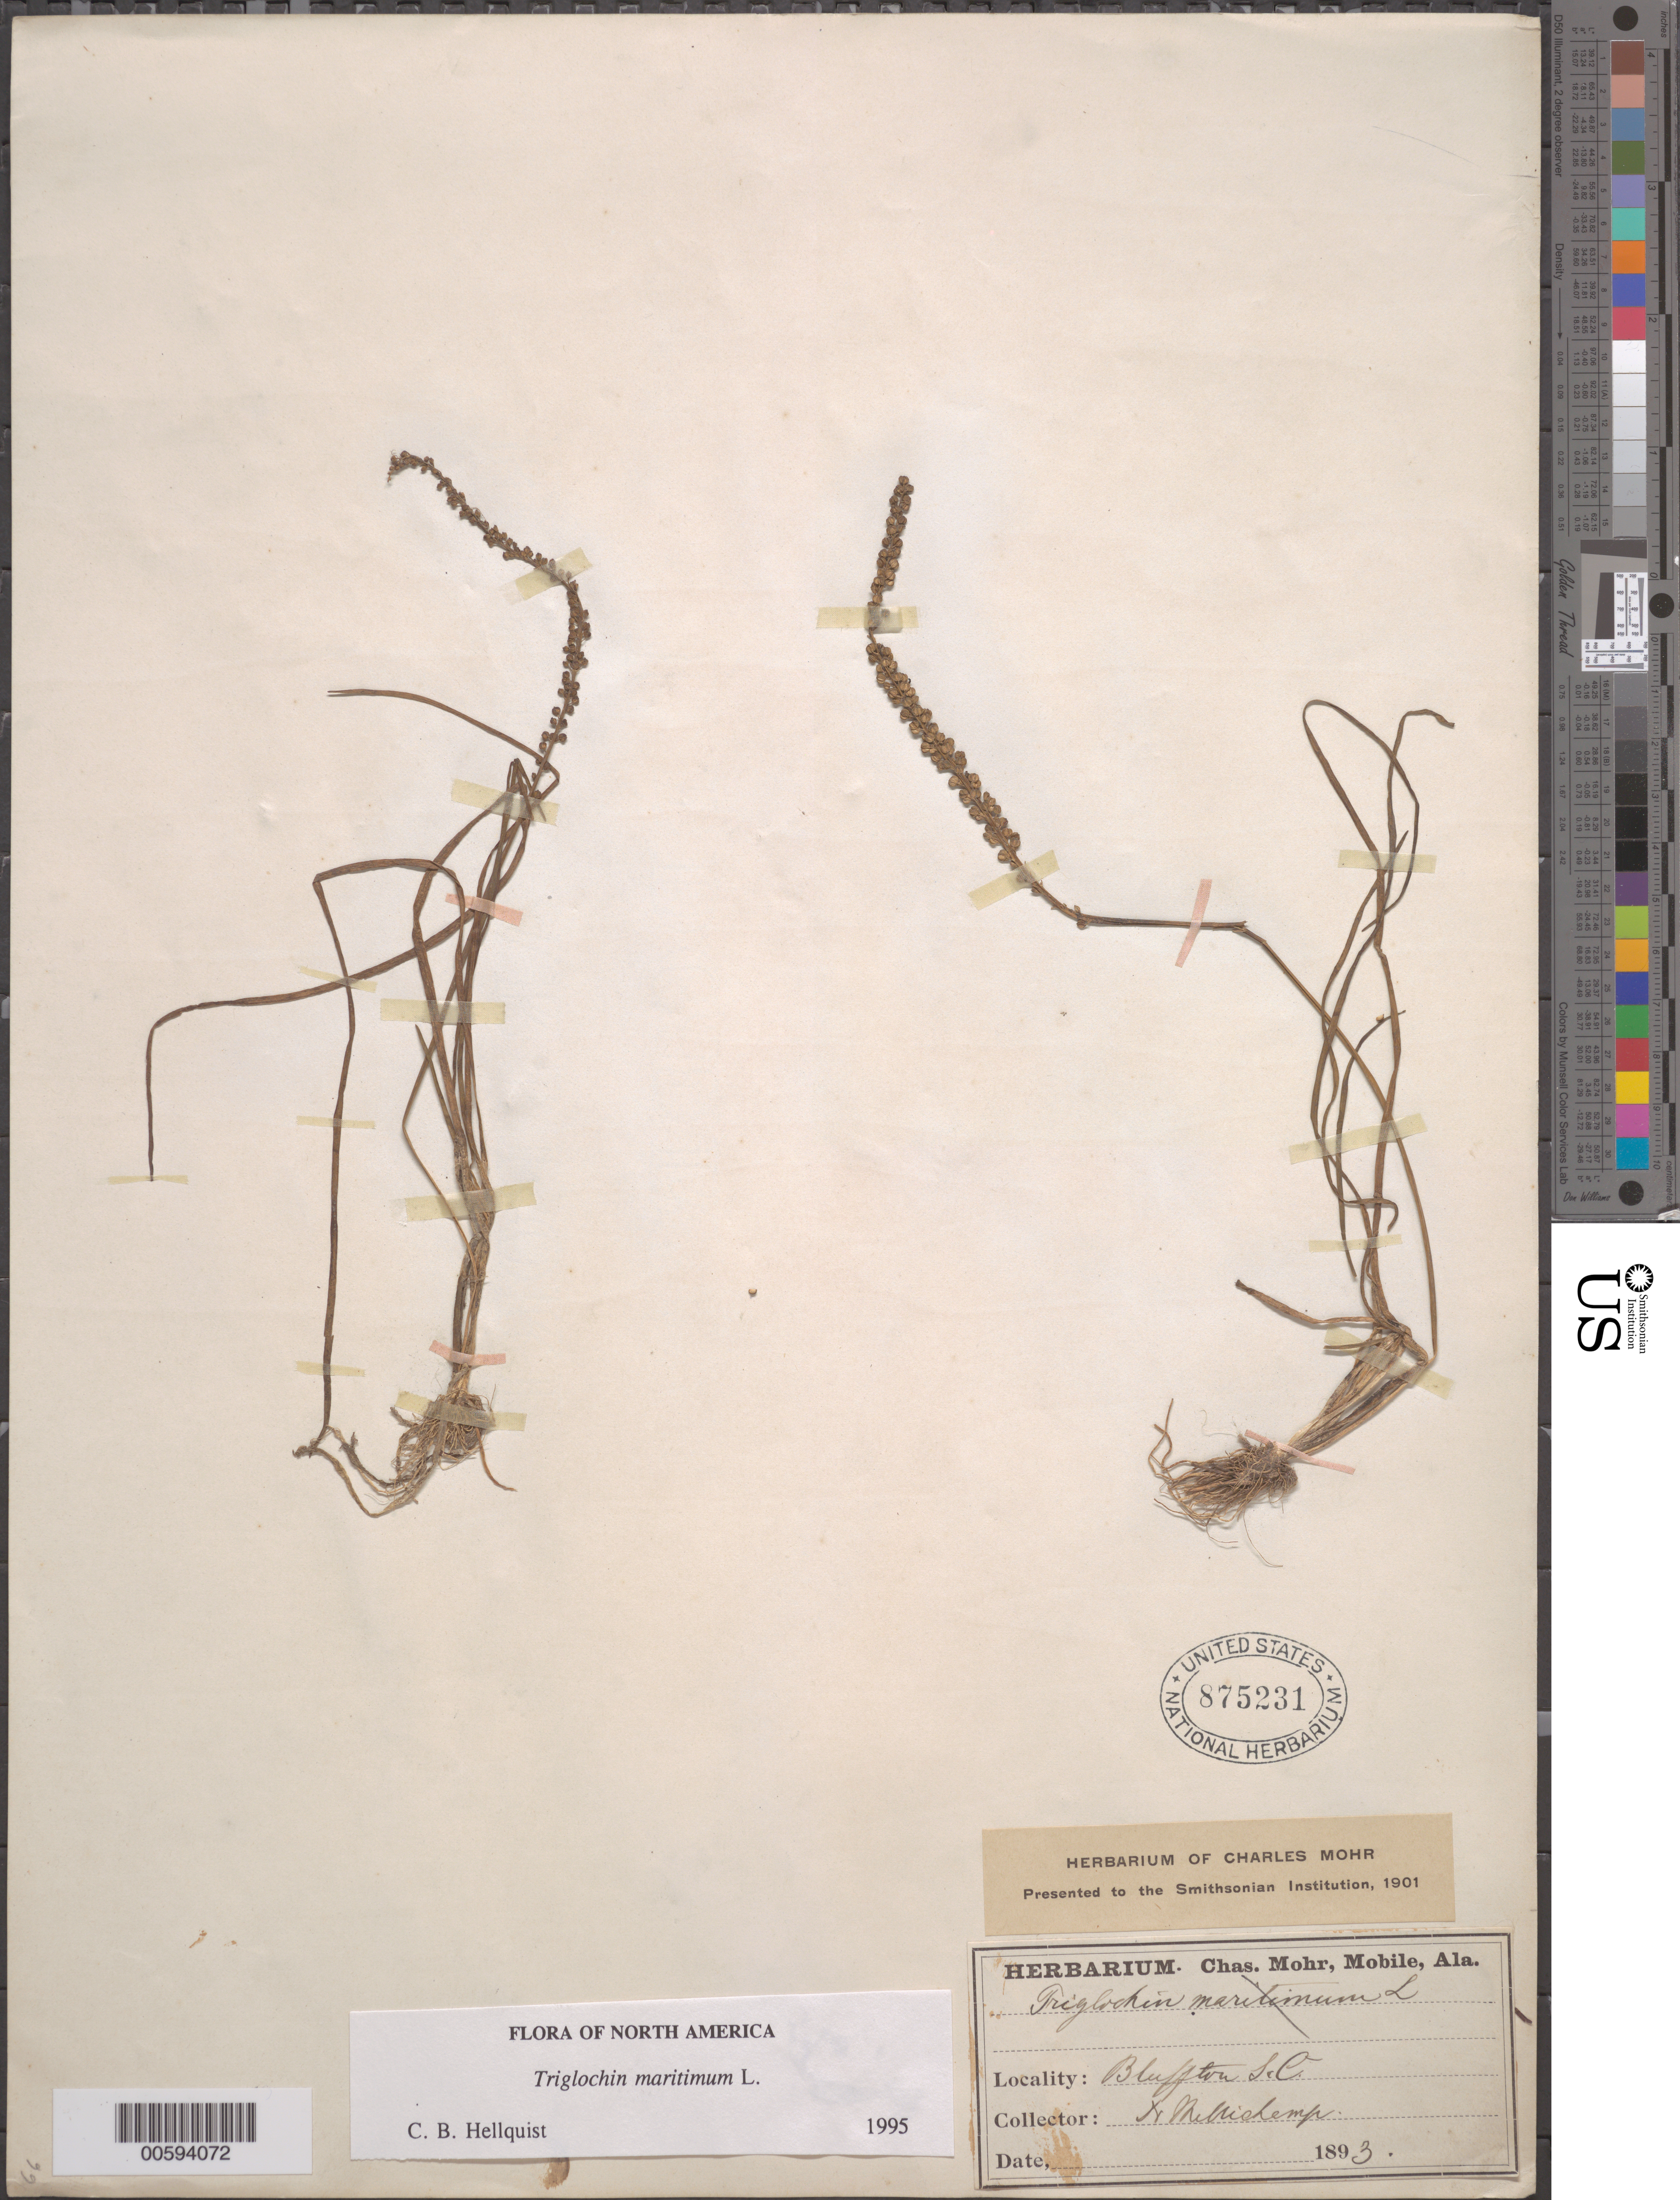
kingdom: Plantae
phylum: Tracheophyta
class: Liliopsida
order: Alismatales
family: Juncaginaceae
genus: Triglochin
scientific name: Triglochin maritima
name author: L.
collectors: N. Millishemp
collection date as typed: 1893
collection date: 1893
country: United States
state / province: South Carolina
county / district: Beaufort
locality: Bluffton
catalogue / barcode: US 875231